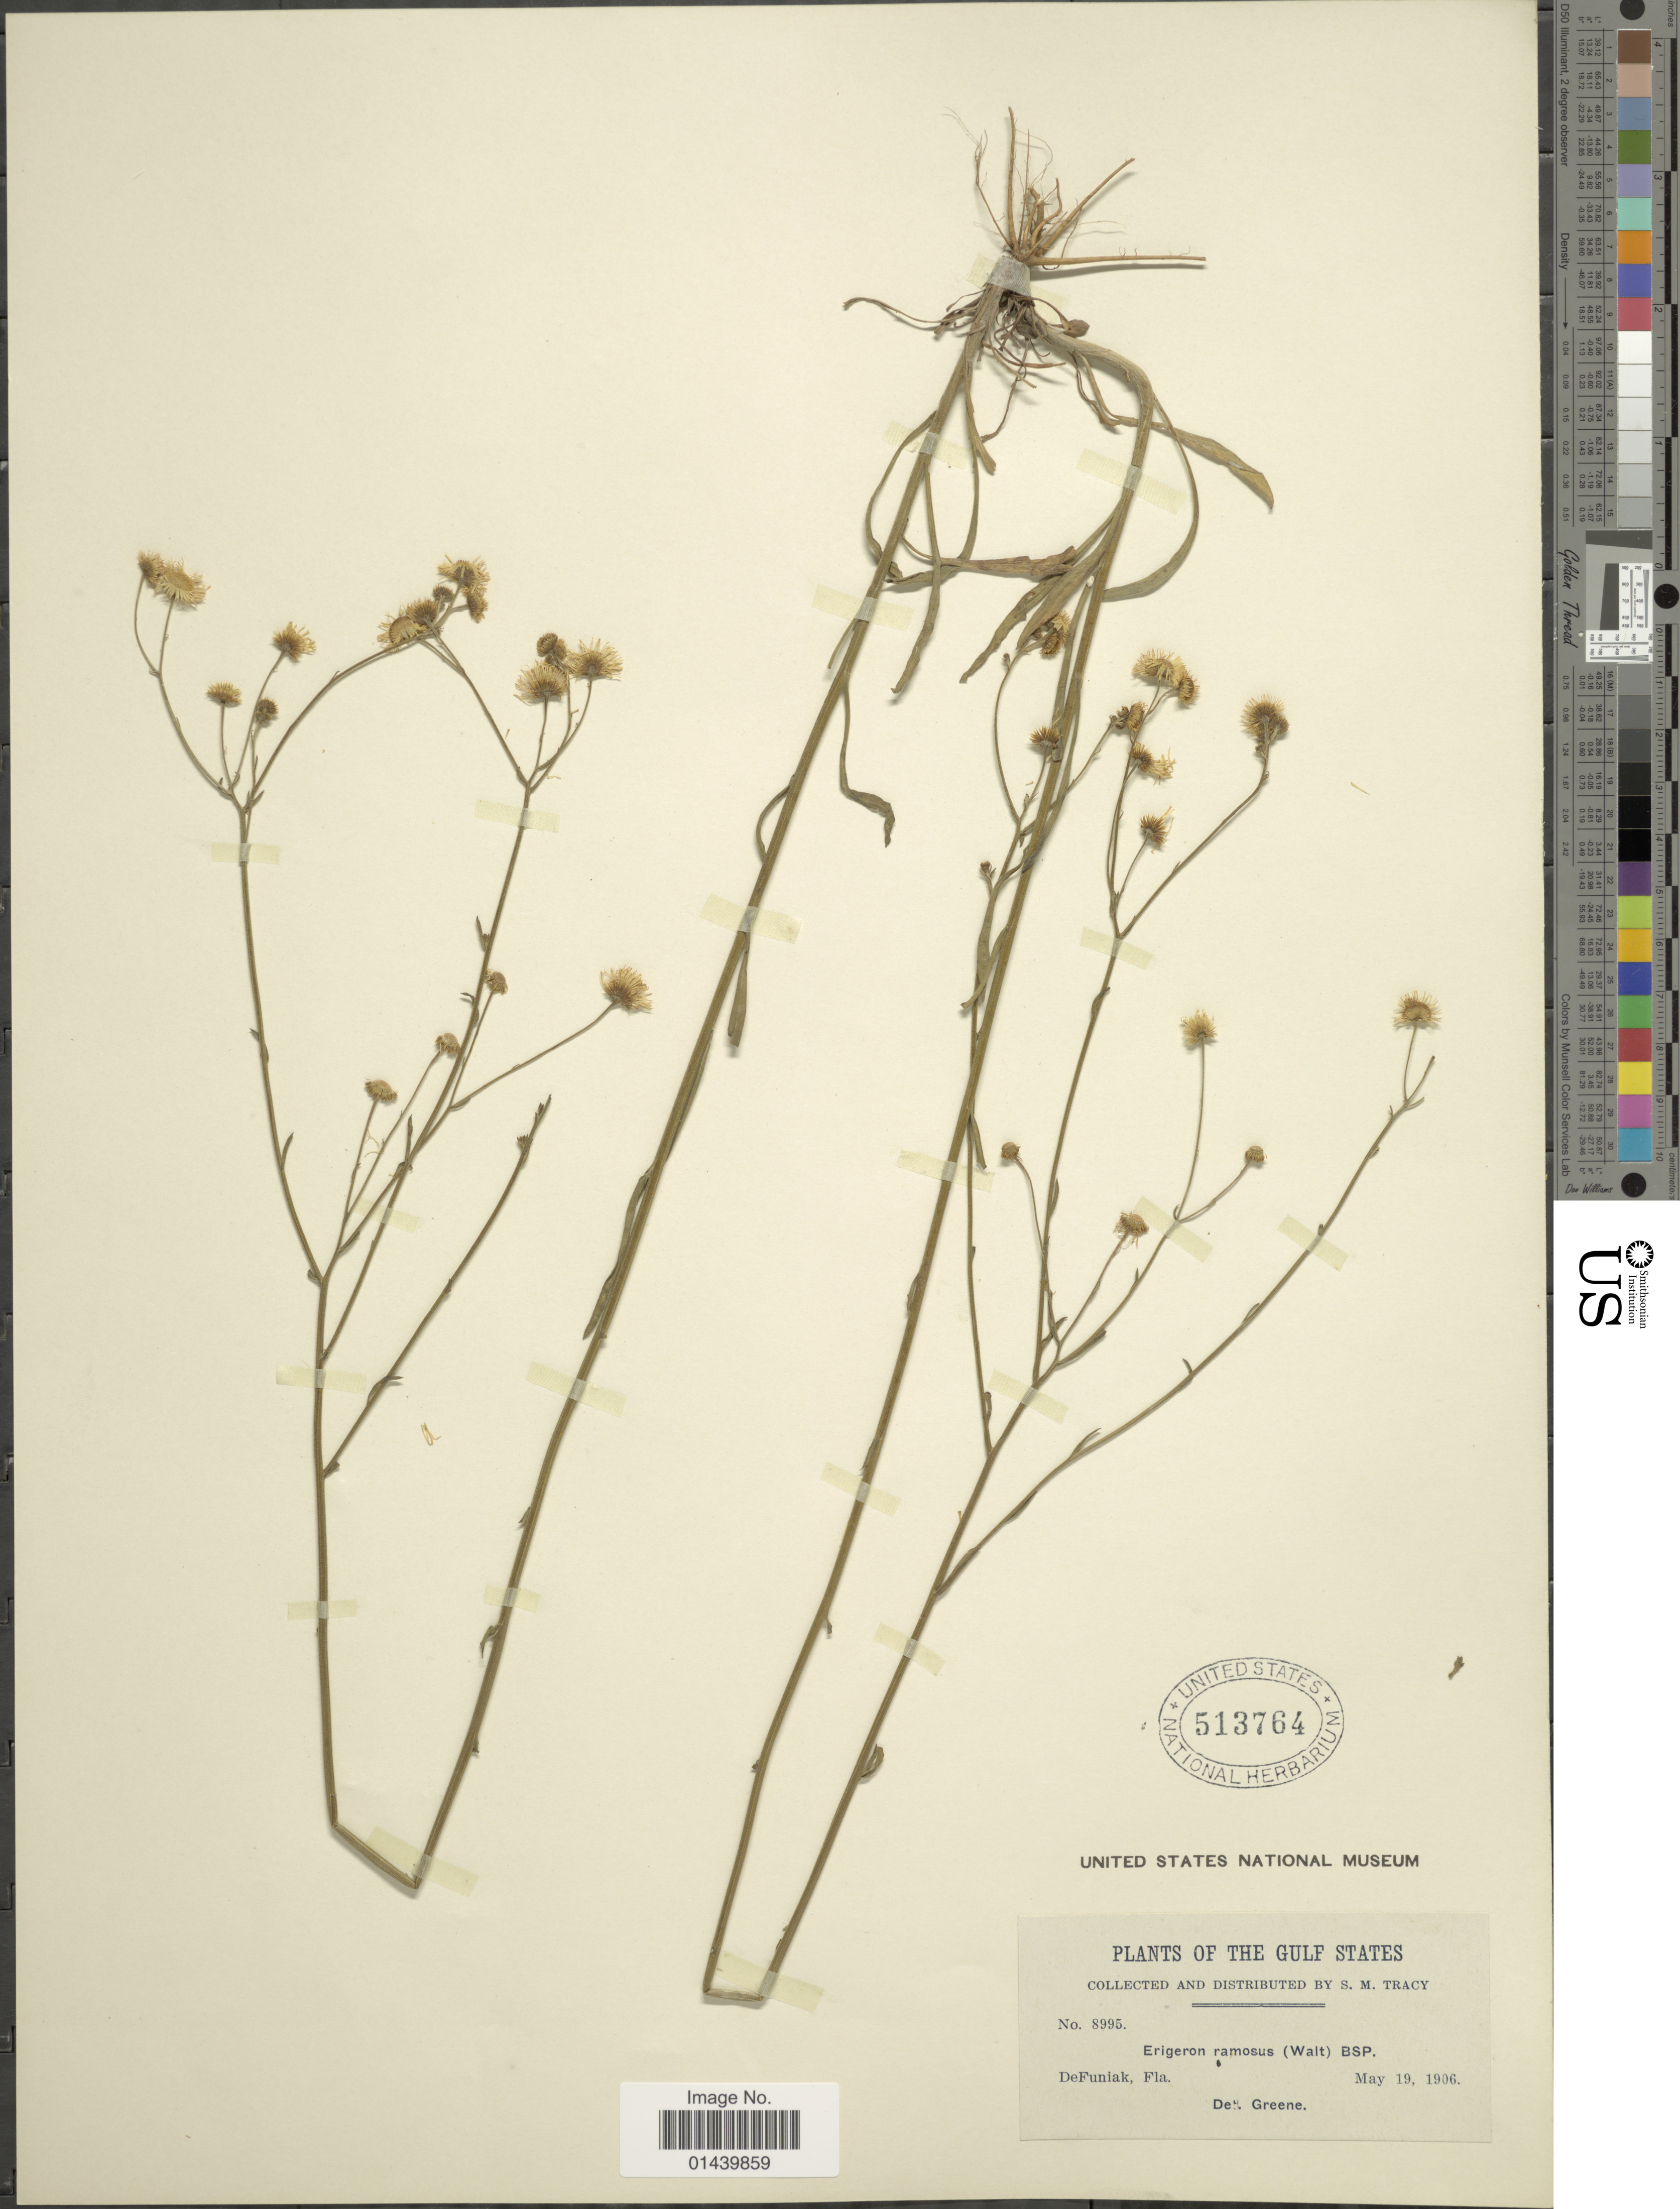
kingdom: Plantae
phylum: Tracheophyta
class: Magnoliopsida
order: Asterales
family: Asteraceae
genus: Erigeron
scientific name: Erigeron strigosus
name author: Muhl. ex Willd.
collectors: S. M. Tracy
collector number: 8995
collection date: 1906-05-19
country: United States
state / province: Florida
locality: The Gulf States. DeFuniak, Fla.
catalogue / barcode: US 513764